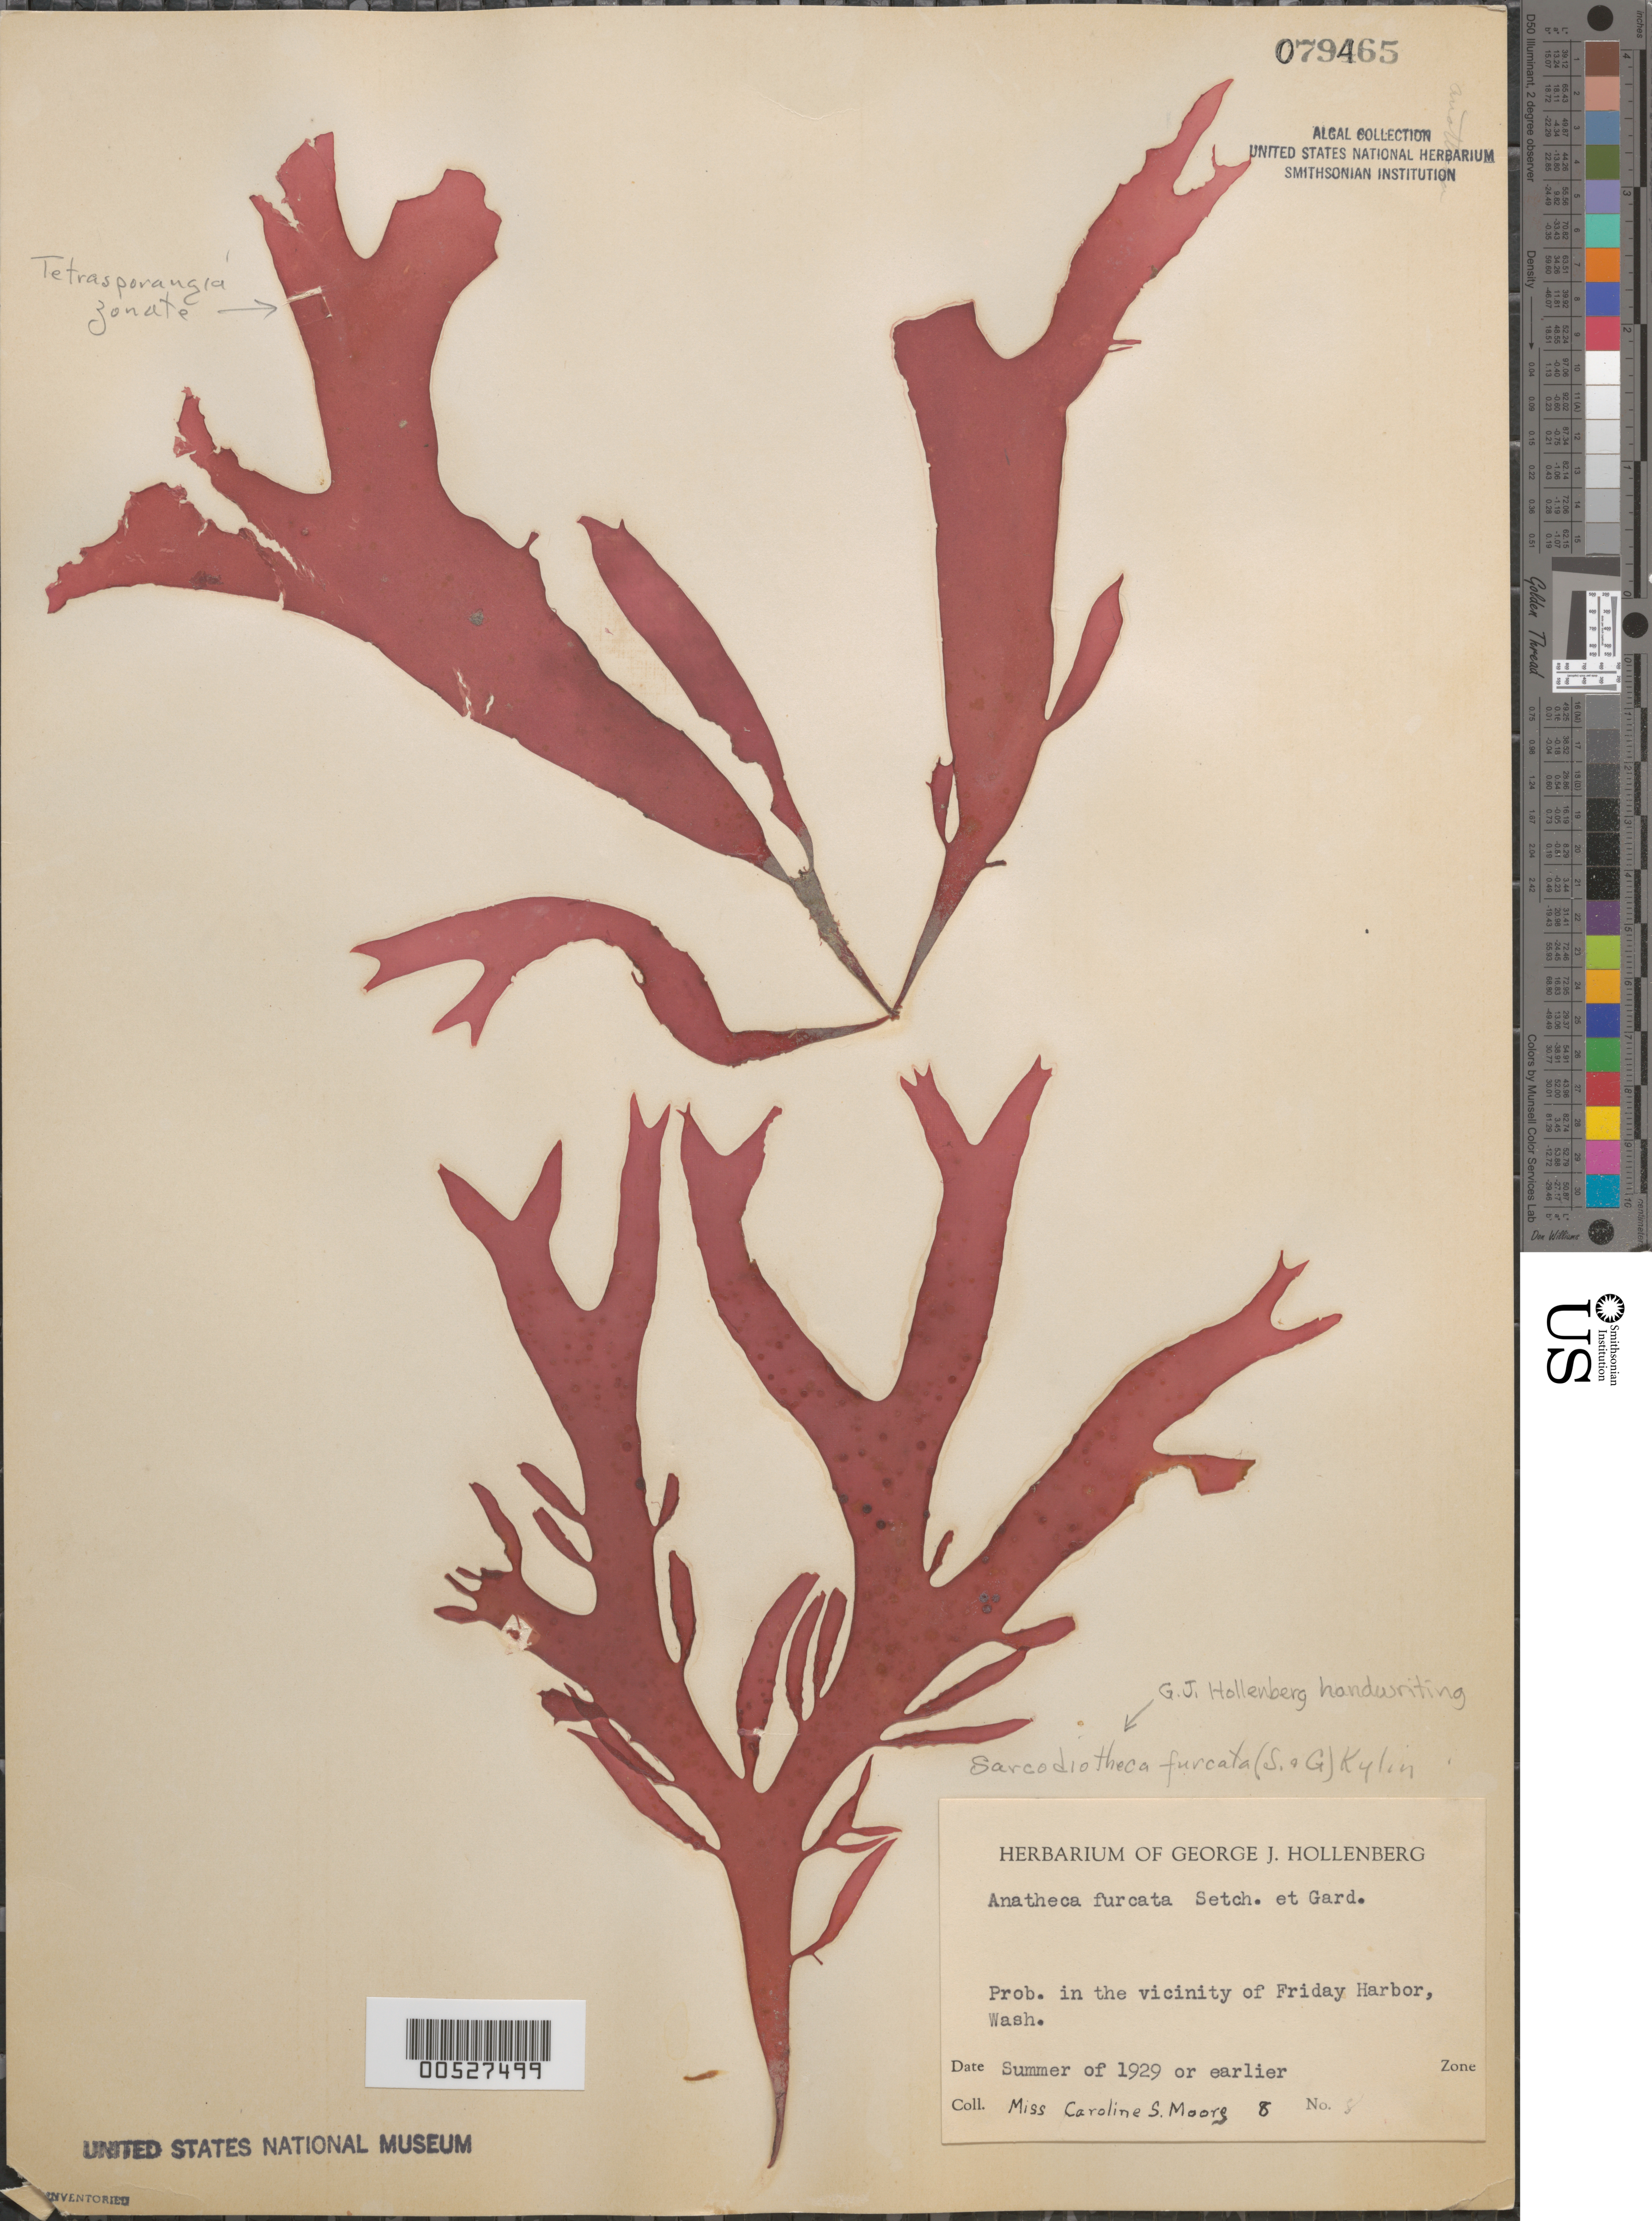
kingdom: Plantae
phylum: Rhodophyta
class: Florideophyceae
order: Gigartinales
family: Solieriaceae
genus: Sarcodiotheca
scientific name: Sarcodiotheca furcata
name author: (Setch. & N.L. Gardner) Kylin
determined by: Hollenberg, George J.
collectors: C. Moore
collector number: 8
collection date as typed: Sum 1929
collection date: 1929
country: United States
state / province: Washington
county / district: San Juan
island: San Juan Island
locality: Probably Friday Harbor area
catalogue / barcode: US 79465